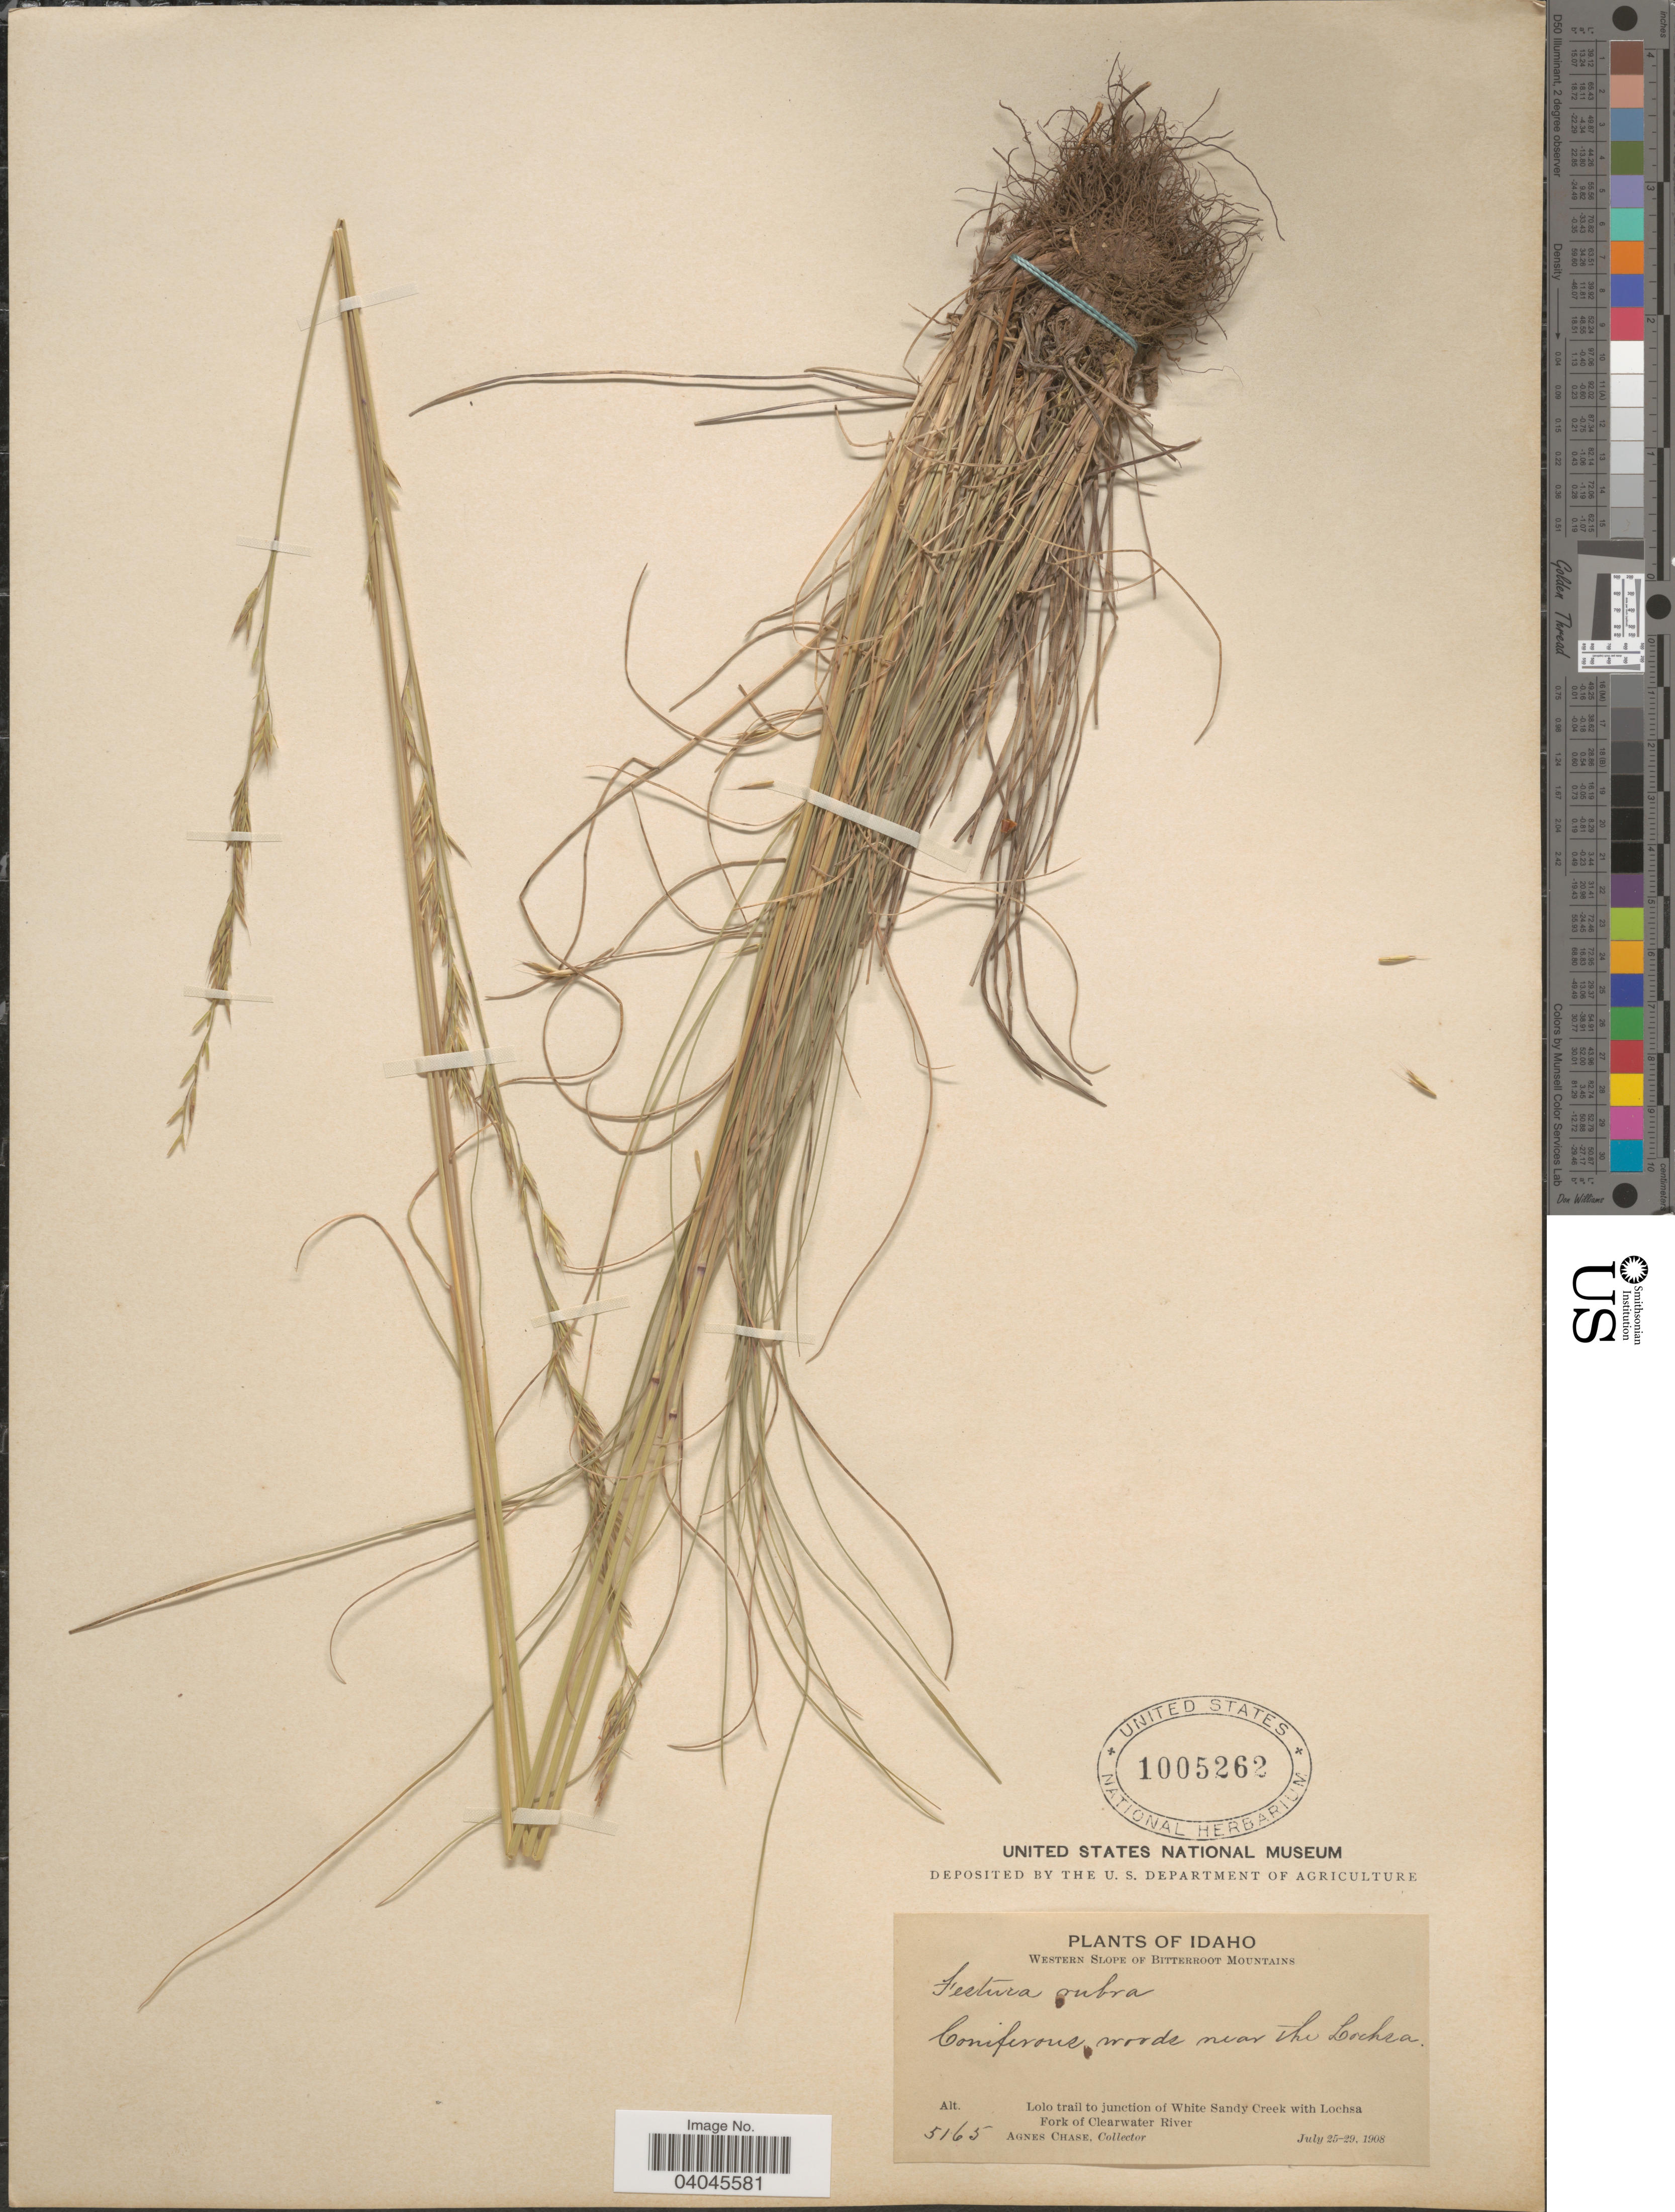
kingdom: Plantae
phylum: Tracheophyta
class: Liliopsida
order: Poales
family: Poaceae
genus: Festuca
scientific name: Festuca rubra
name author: L.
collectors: A. Chase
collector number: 5165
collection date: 1908-07-25/1908-07-29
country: United States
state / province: Idaho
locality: Western Slope of Bitterroot Mountains. Coniferous woods near the Lochsa. Lolo trail to junction of White Sandy Creek with Lochsa Fork of Clearwater River.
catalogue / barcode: US 1005262